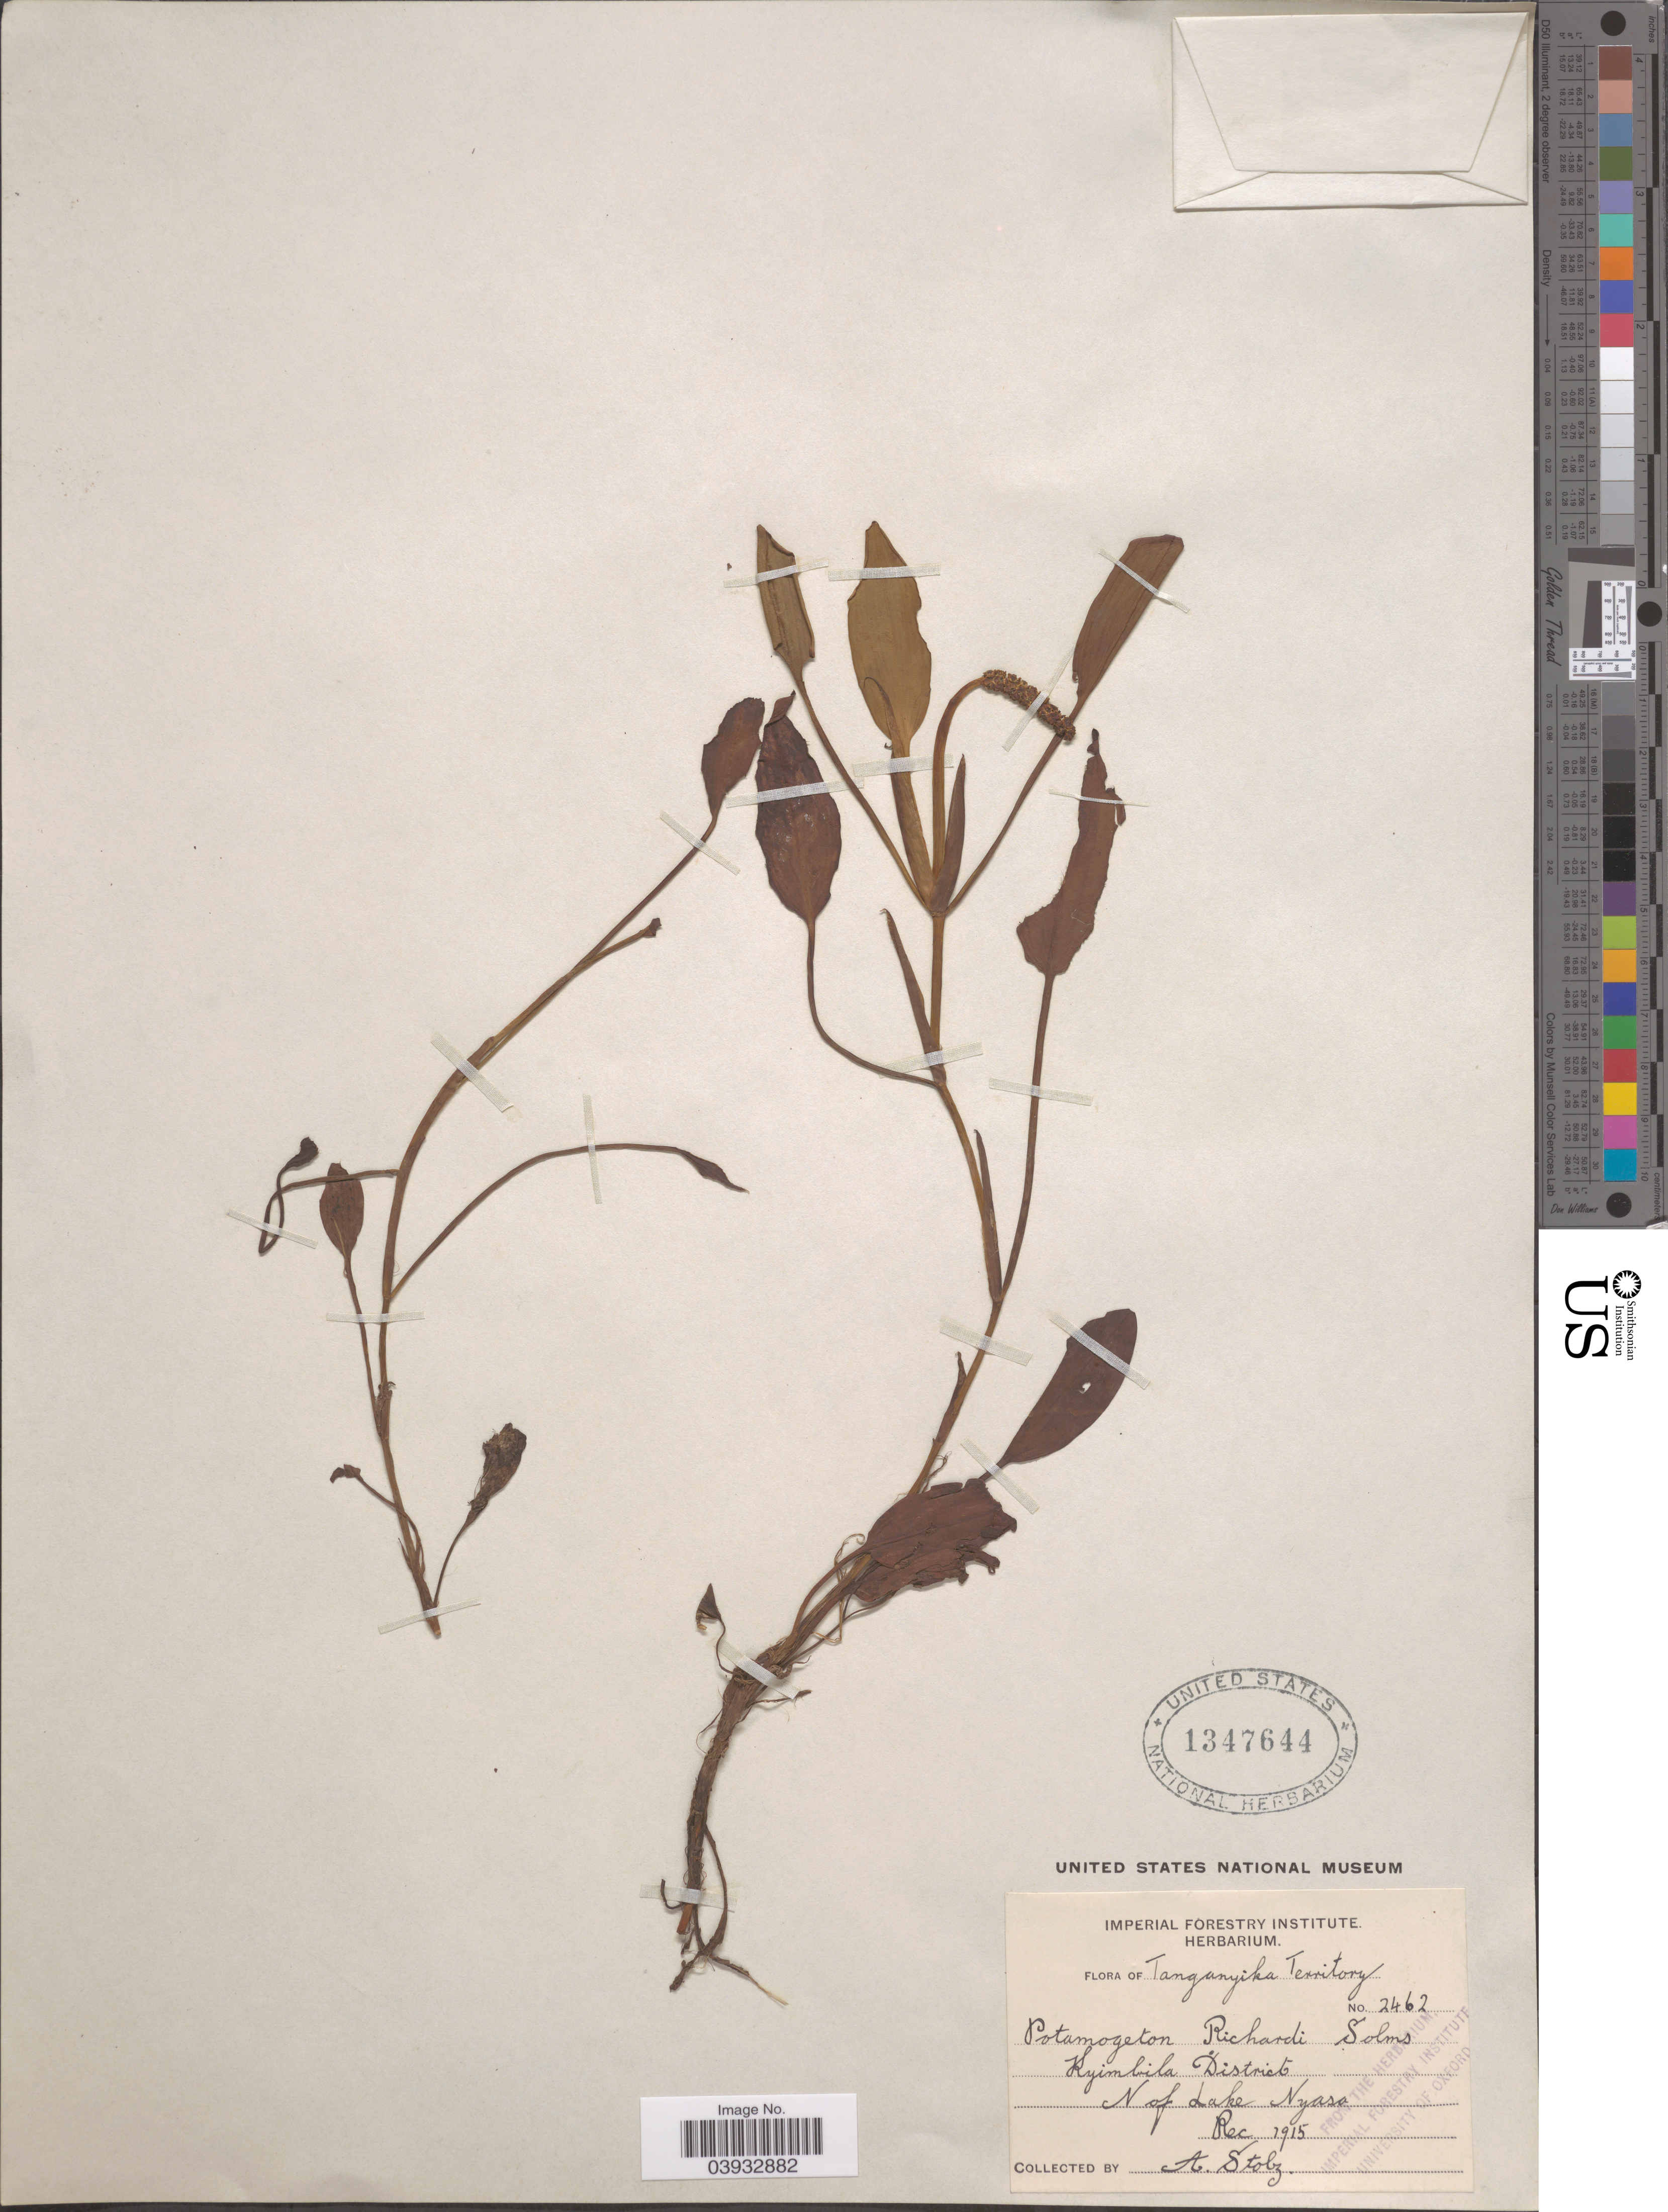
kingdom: Plantae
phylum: Tracheophyta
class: Liliopsida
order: Alismatales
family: Potamogetonaceae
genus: Potamogeton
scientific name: Potamogeton richardii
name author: Solms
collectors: A. Stolz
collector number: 2462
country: Tanzania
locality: Tanganyika Territory. Kyimbila District. N of Lake Nyasa.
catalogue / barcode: US 1347644